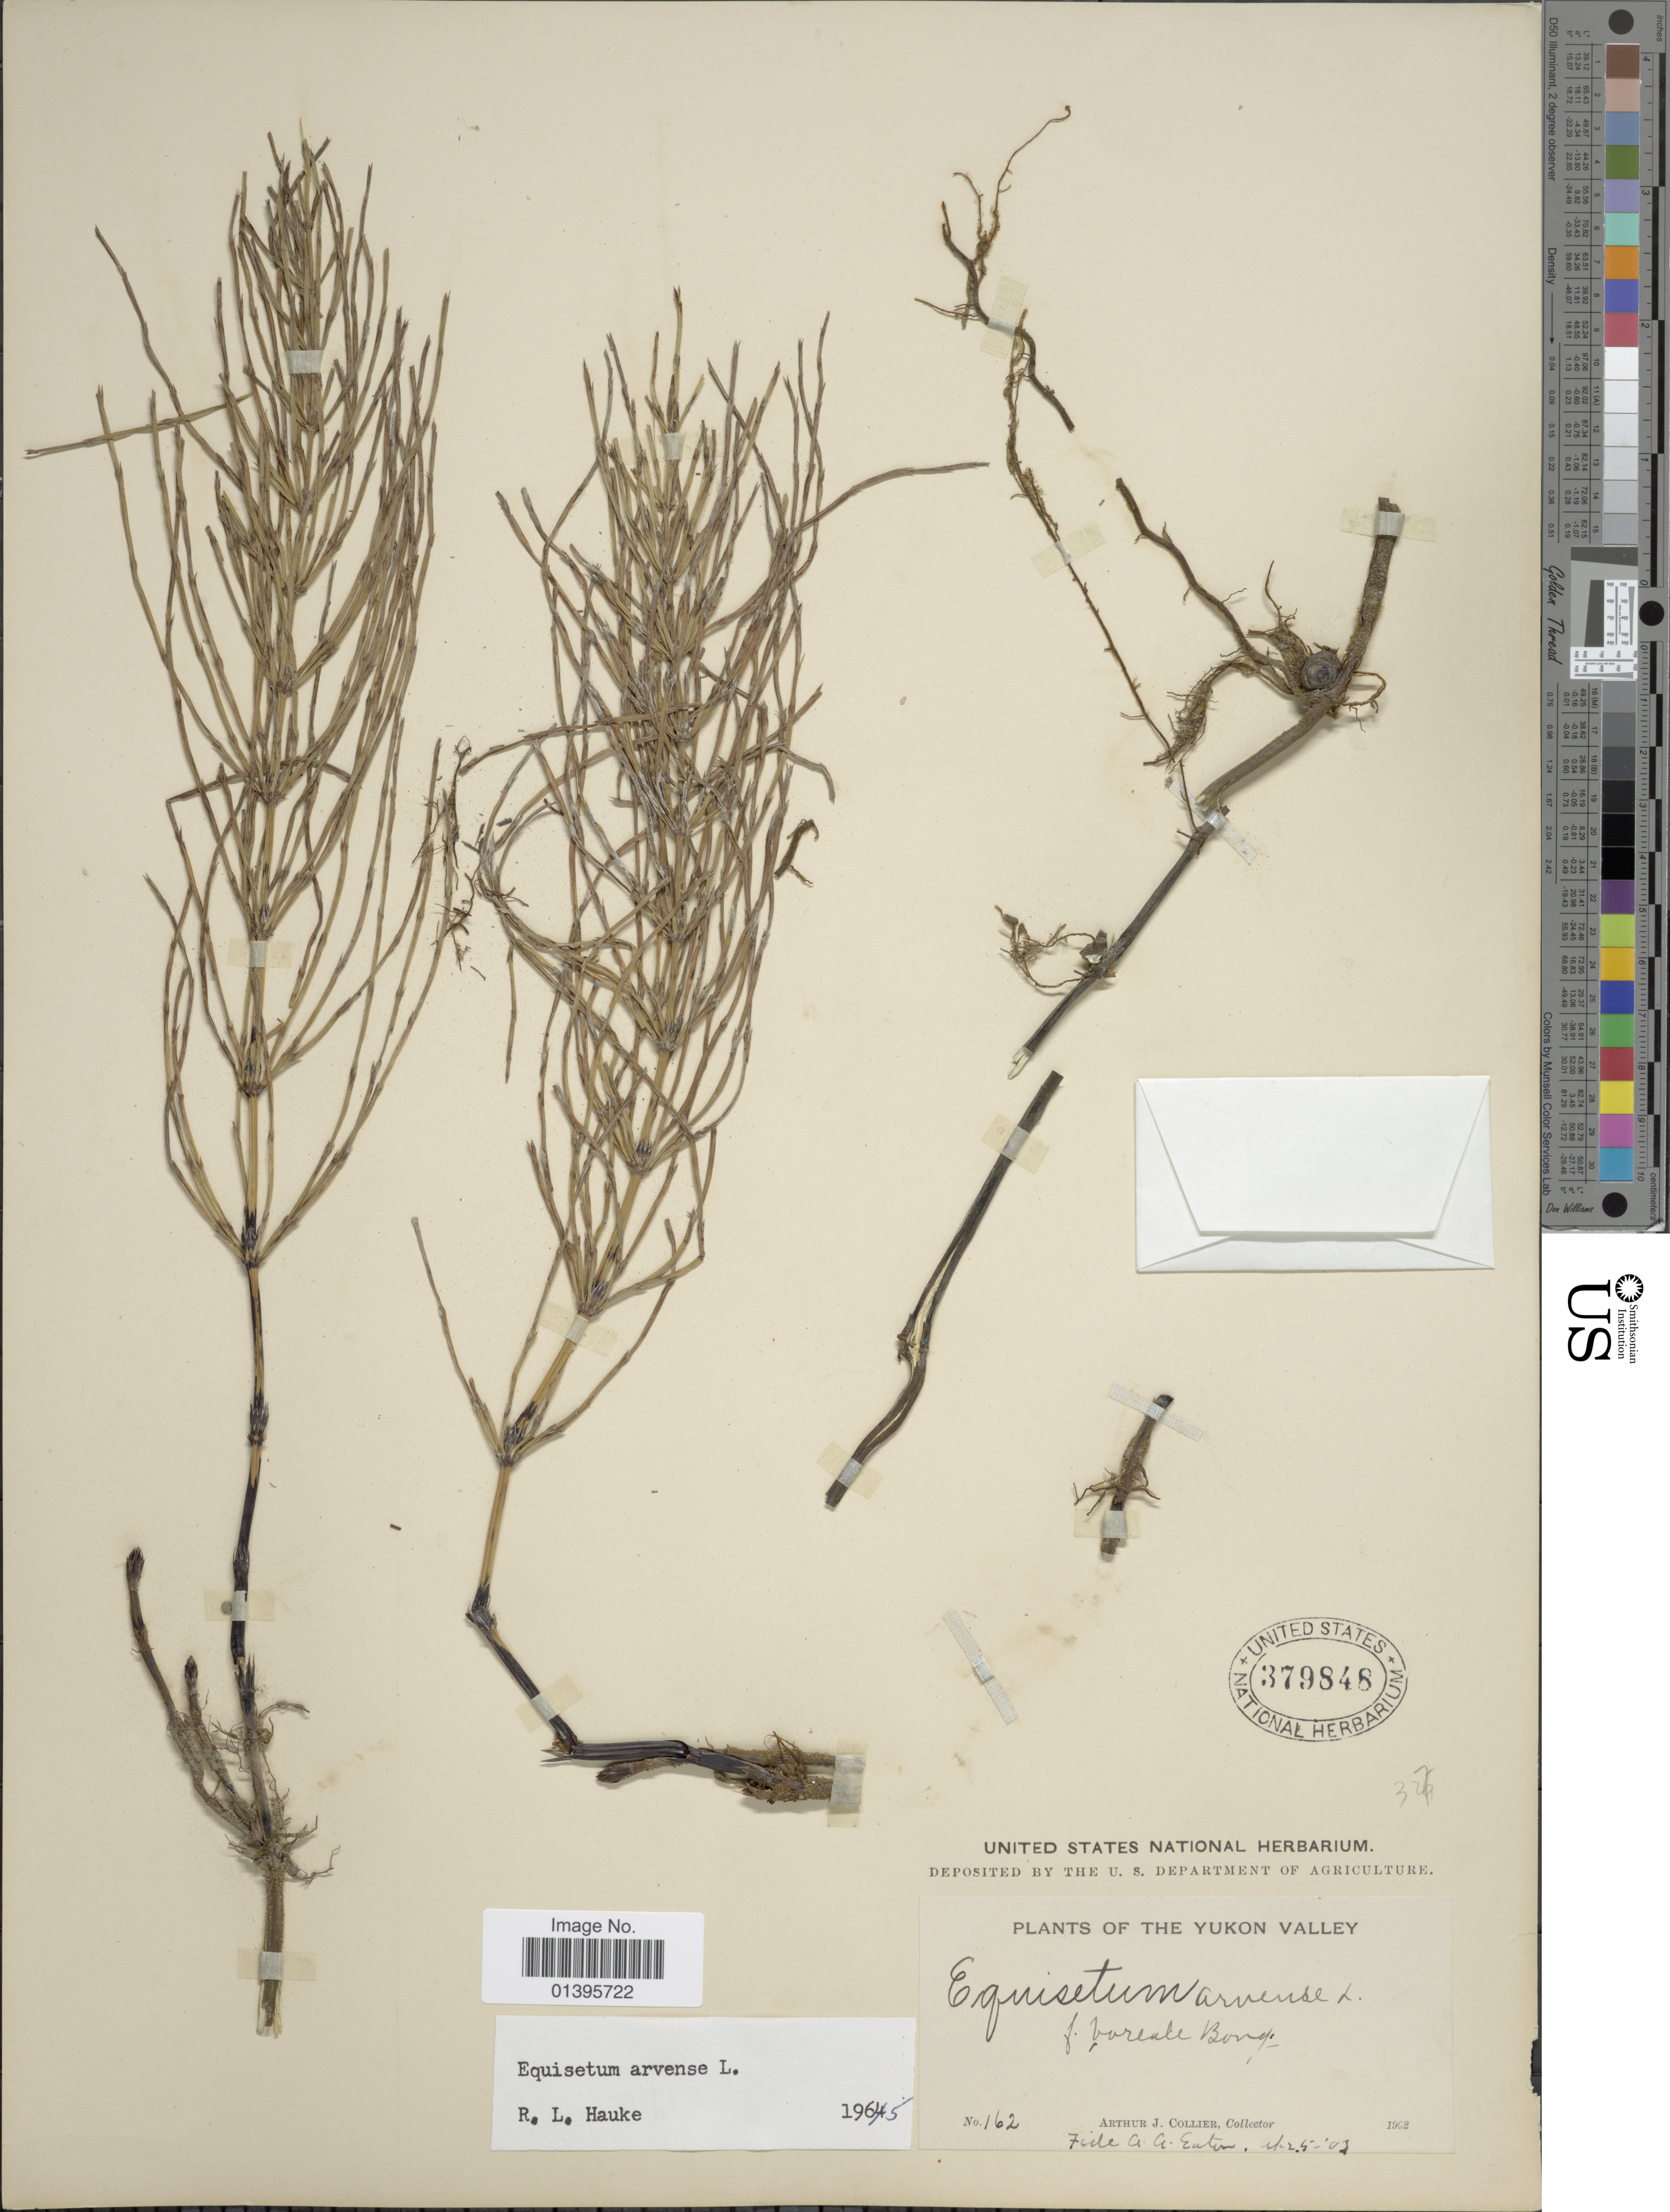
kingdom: Plantae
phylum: Tracheophyta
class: Polypodiopsida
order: Equisetales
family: Equisetaceae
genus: Equisetum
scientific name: Equisetum arvense var. boreale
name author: (Bong.) Rupr.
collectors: A. Collier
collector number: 162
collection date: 1962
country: Canada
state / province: Yukon Territory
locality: Yukon Valley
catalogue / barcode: US 379848